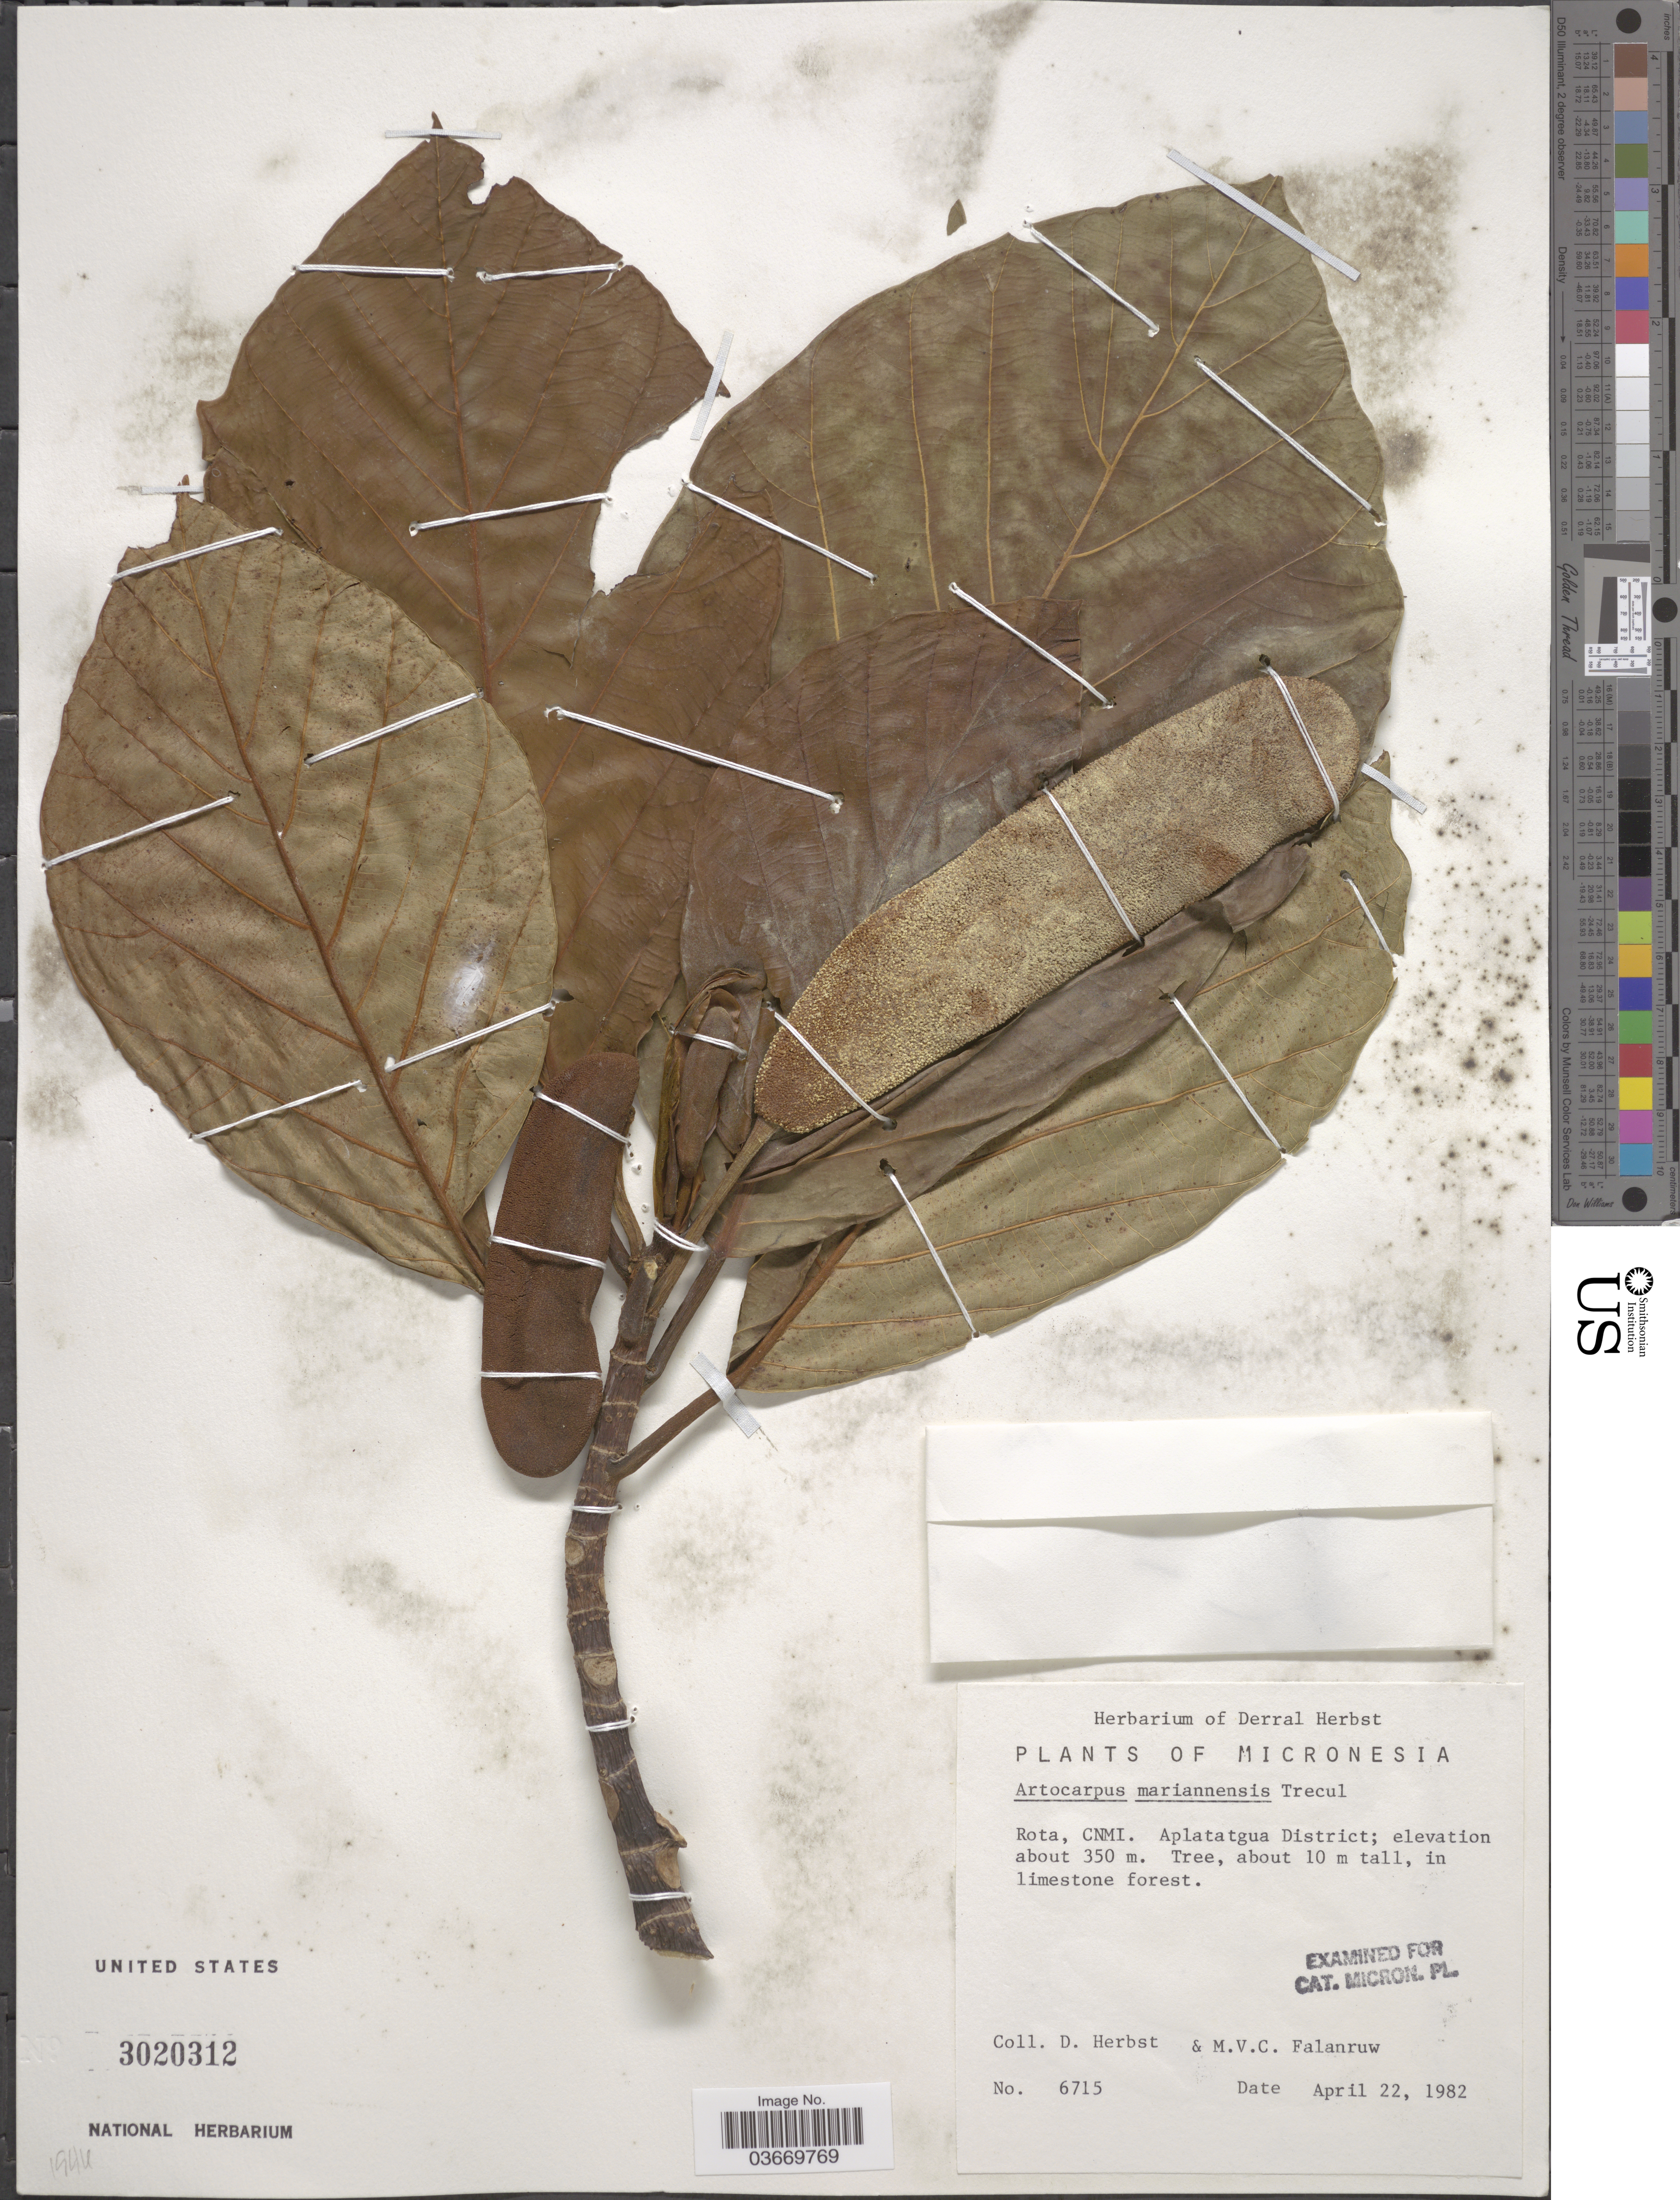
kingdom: Plantae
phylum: Tracheophyta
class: Magnoliopsida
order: Rosales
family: Moraceae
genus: Artocarpus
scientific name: Artocarpus mariannensis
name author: Trécul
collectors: D. Herbst & M. V. Falanruw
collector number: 6715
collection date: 1982-04-22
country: Northern Mariana Islands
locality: Micronesia. Rota, CNMI. Aplatatgua District.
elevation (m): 350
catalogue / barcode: US 3020312